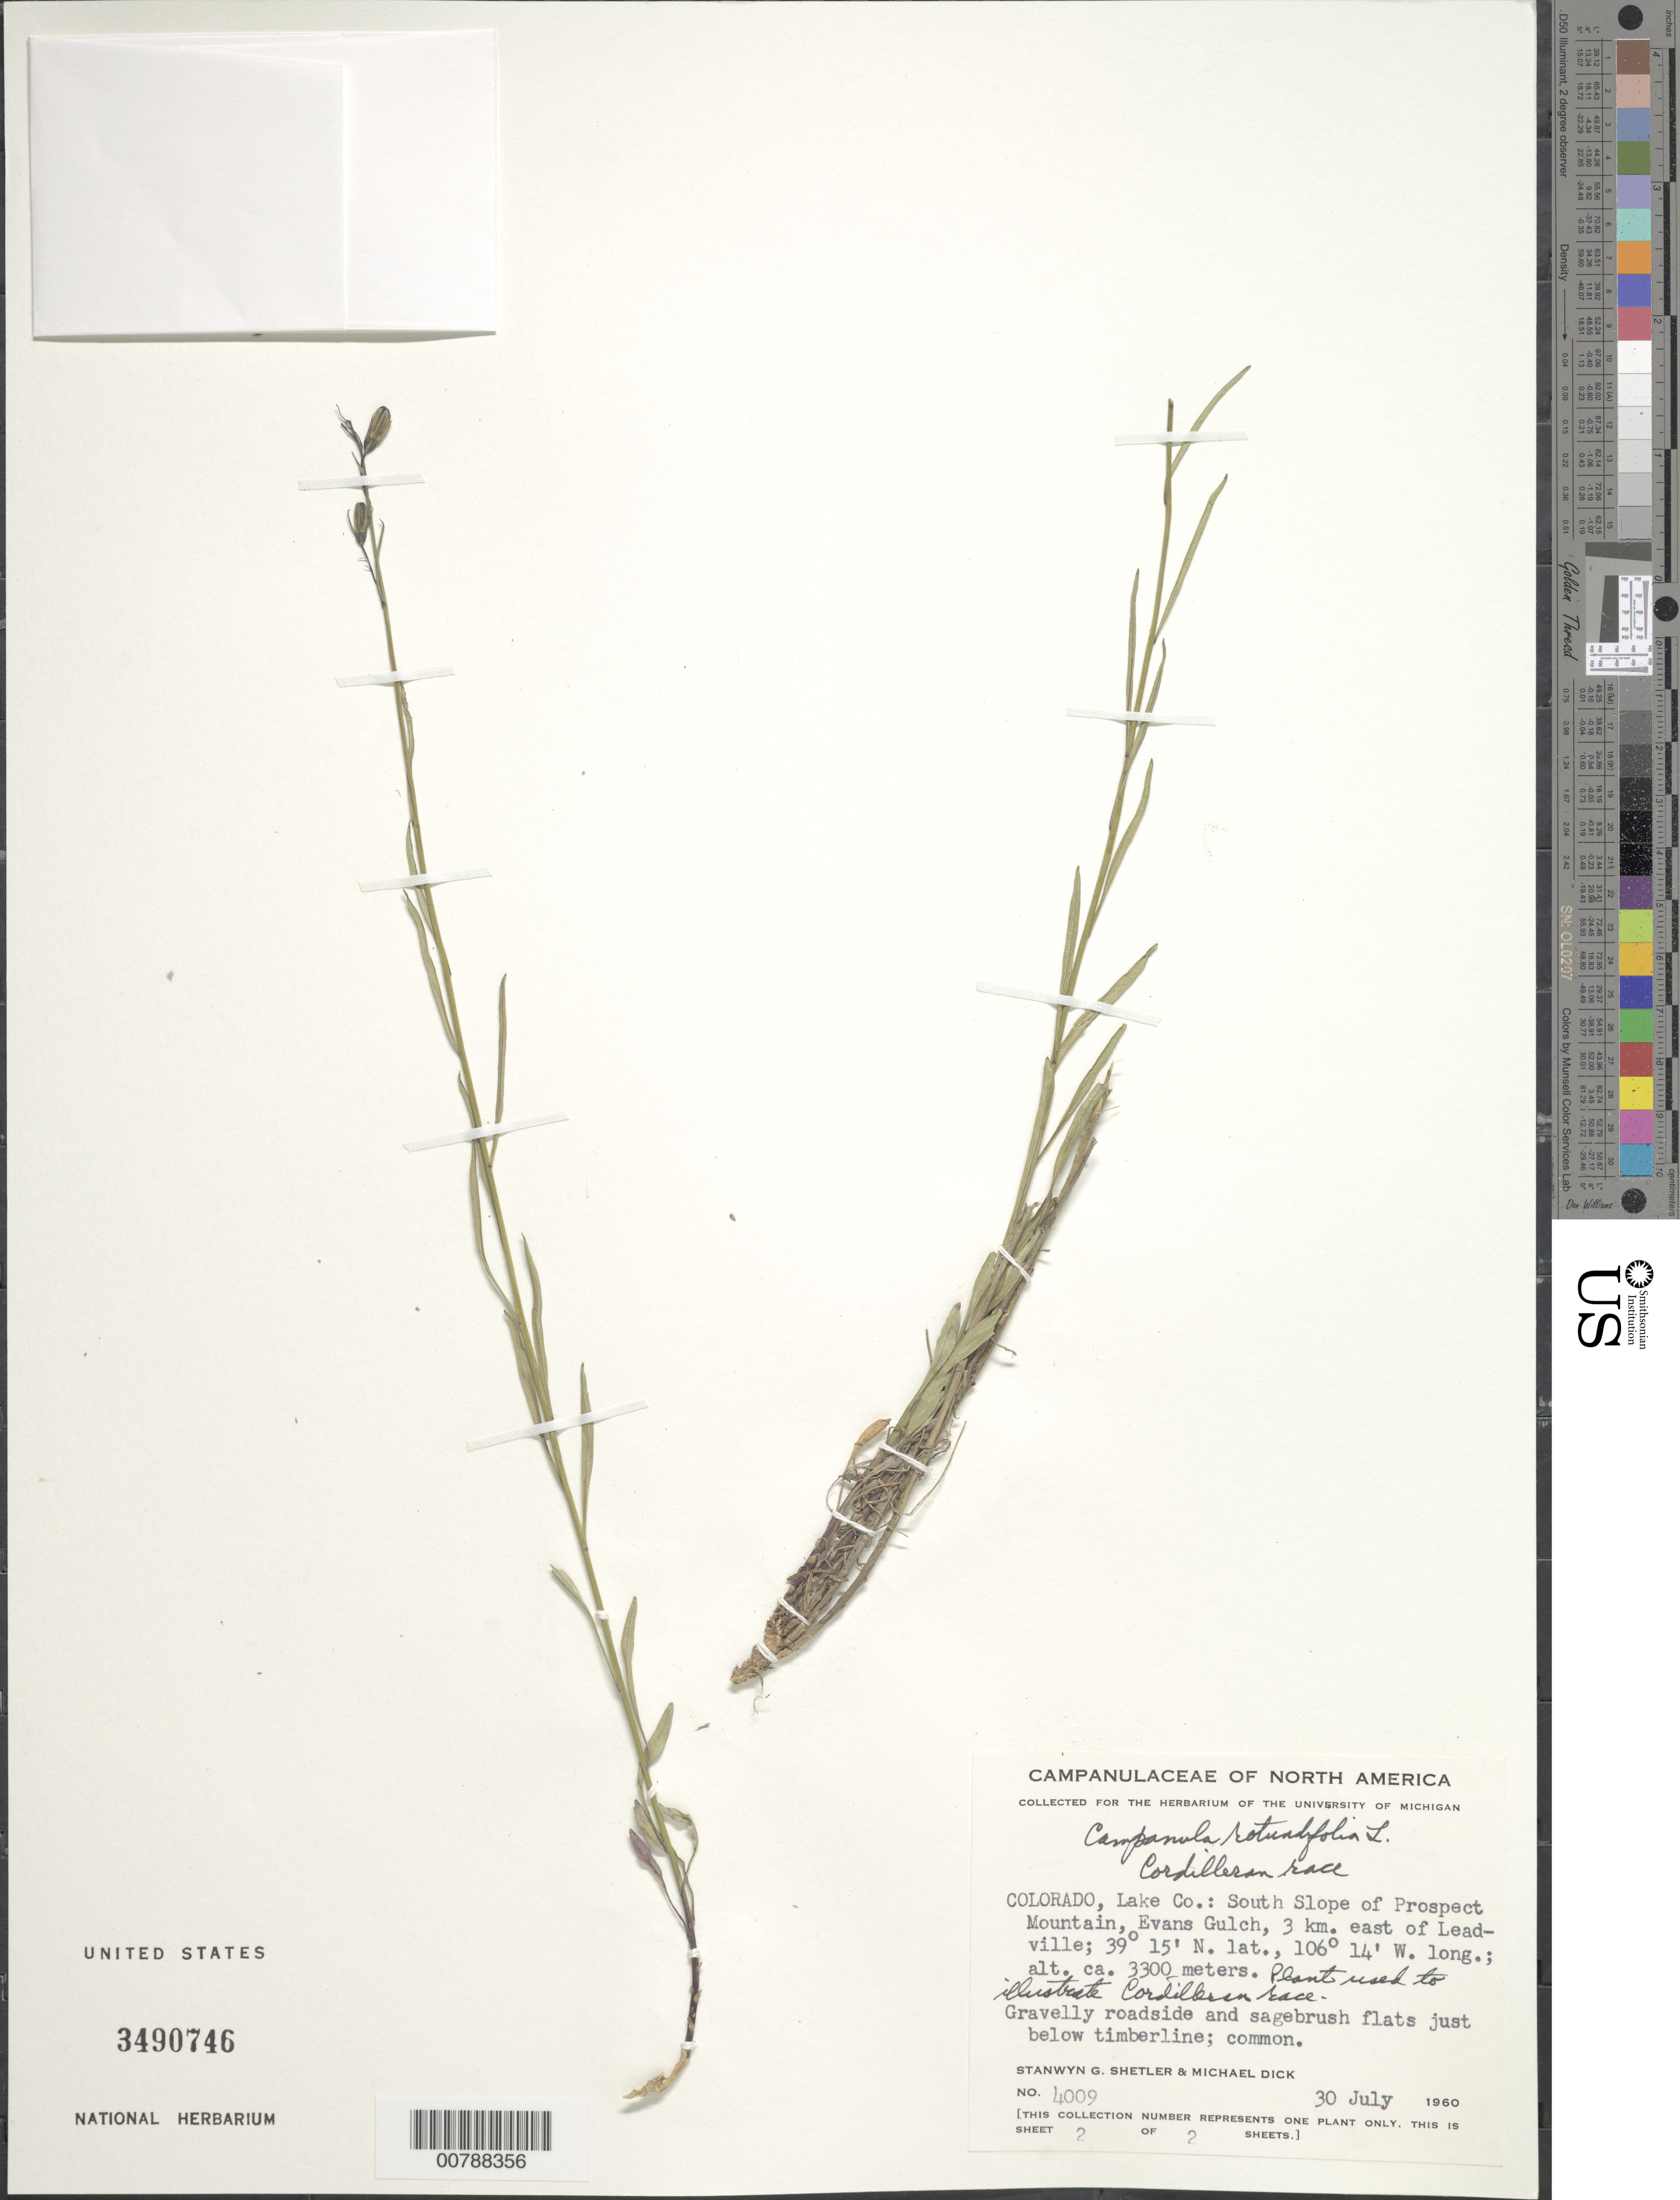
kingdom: Plantae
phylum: Tracheophyta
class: Magnoliopsida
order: Asterales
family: Campanulaceae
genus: Campanula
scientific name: Campanula rotundifolia L. Cordilleran race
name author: L.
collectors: S. Shetler & M. Dick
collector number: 4009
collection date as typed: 30 July 2960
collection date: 1960-07-30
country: United States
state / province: Colorado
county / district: Lake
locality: South slope of Prospect Mountain, Evans Gulch, 3 km. east of Leadville.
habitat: Gravelly roadside and sagebrush flats just below timberline; common.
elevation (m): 3300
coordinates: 39 15' N, 106 14' W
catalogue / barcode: US 3490746